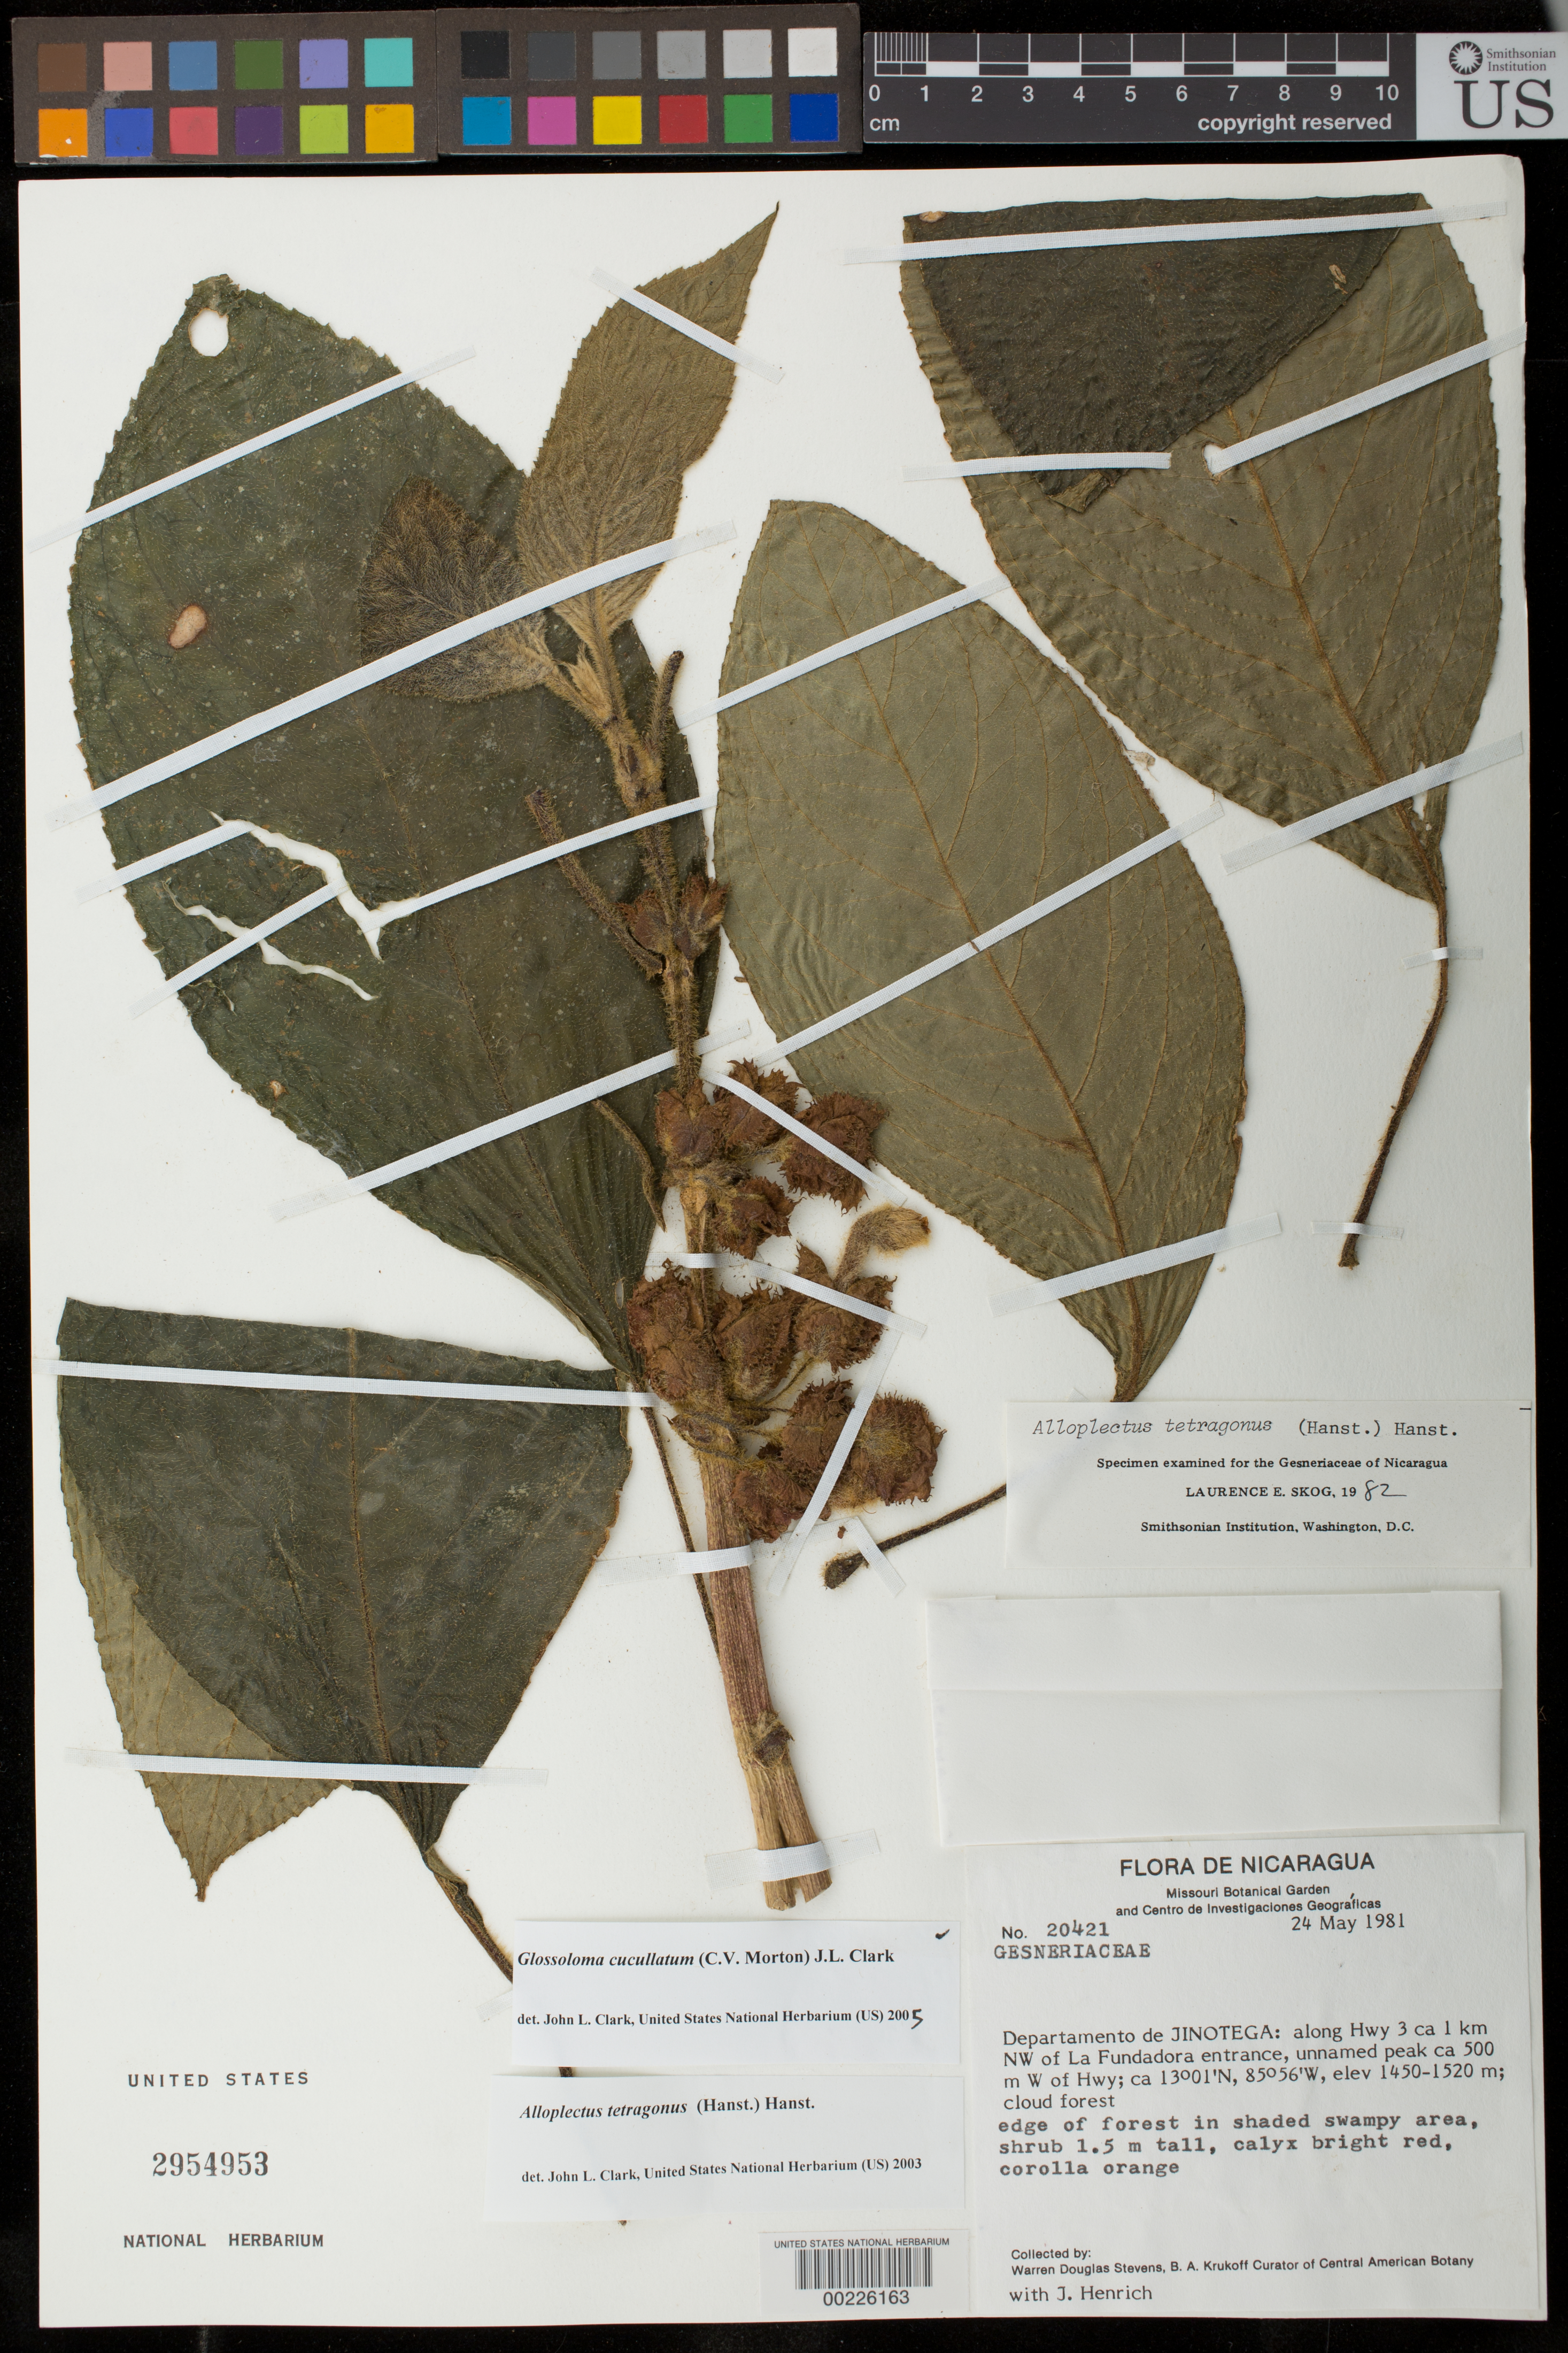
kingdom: Plantae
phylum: Tracheophyta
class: Magnoliopsida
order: Lamiales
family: Gesneriaceae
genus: Glossoloma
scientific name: Glossoloma cucullatum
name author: (C.V. Morton) J.L. Clark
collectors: W. D. Stevens & J. E. Henrich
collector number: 20421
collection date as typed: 24 May 1981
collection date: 1981-05-24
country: Nicaragua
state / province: Jinotega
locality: Along Hwy 3 ca 1 km NW of La Fundadora entrance, unnamed peak ca 500 m W of hwy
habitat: Cloud forest, edge of forest in shaded swampy area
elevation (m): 1450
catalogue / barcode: US 2954953